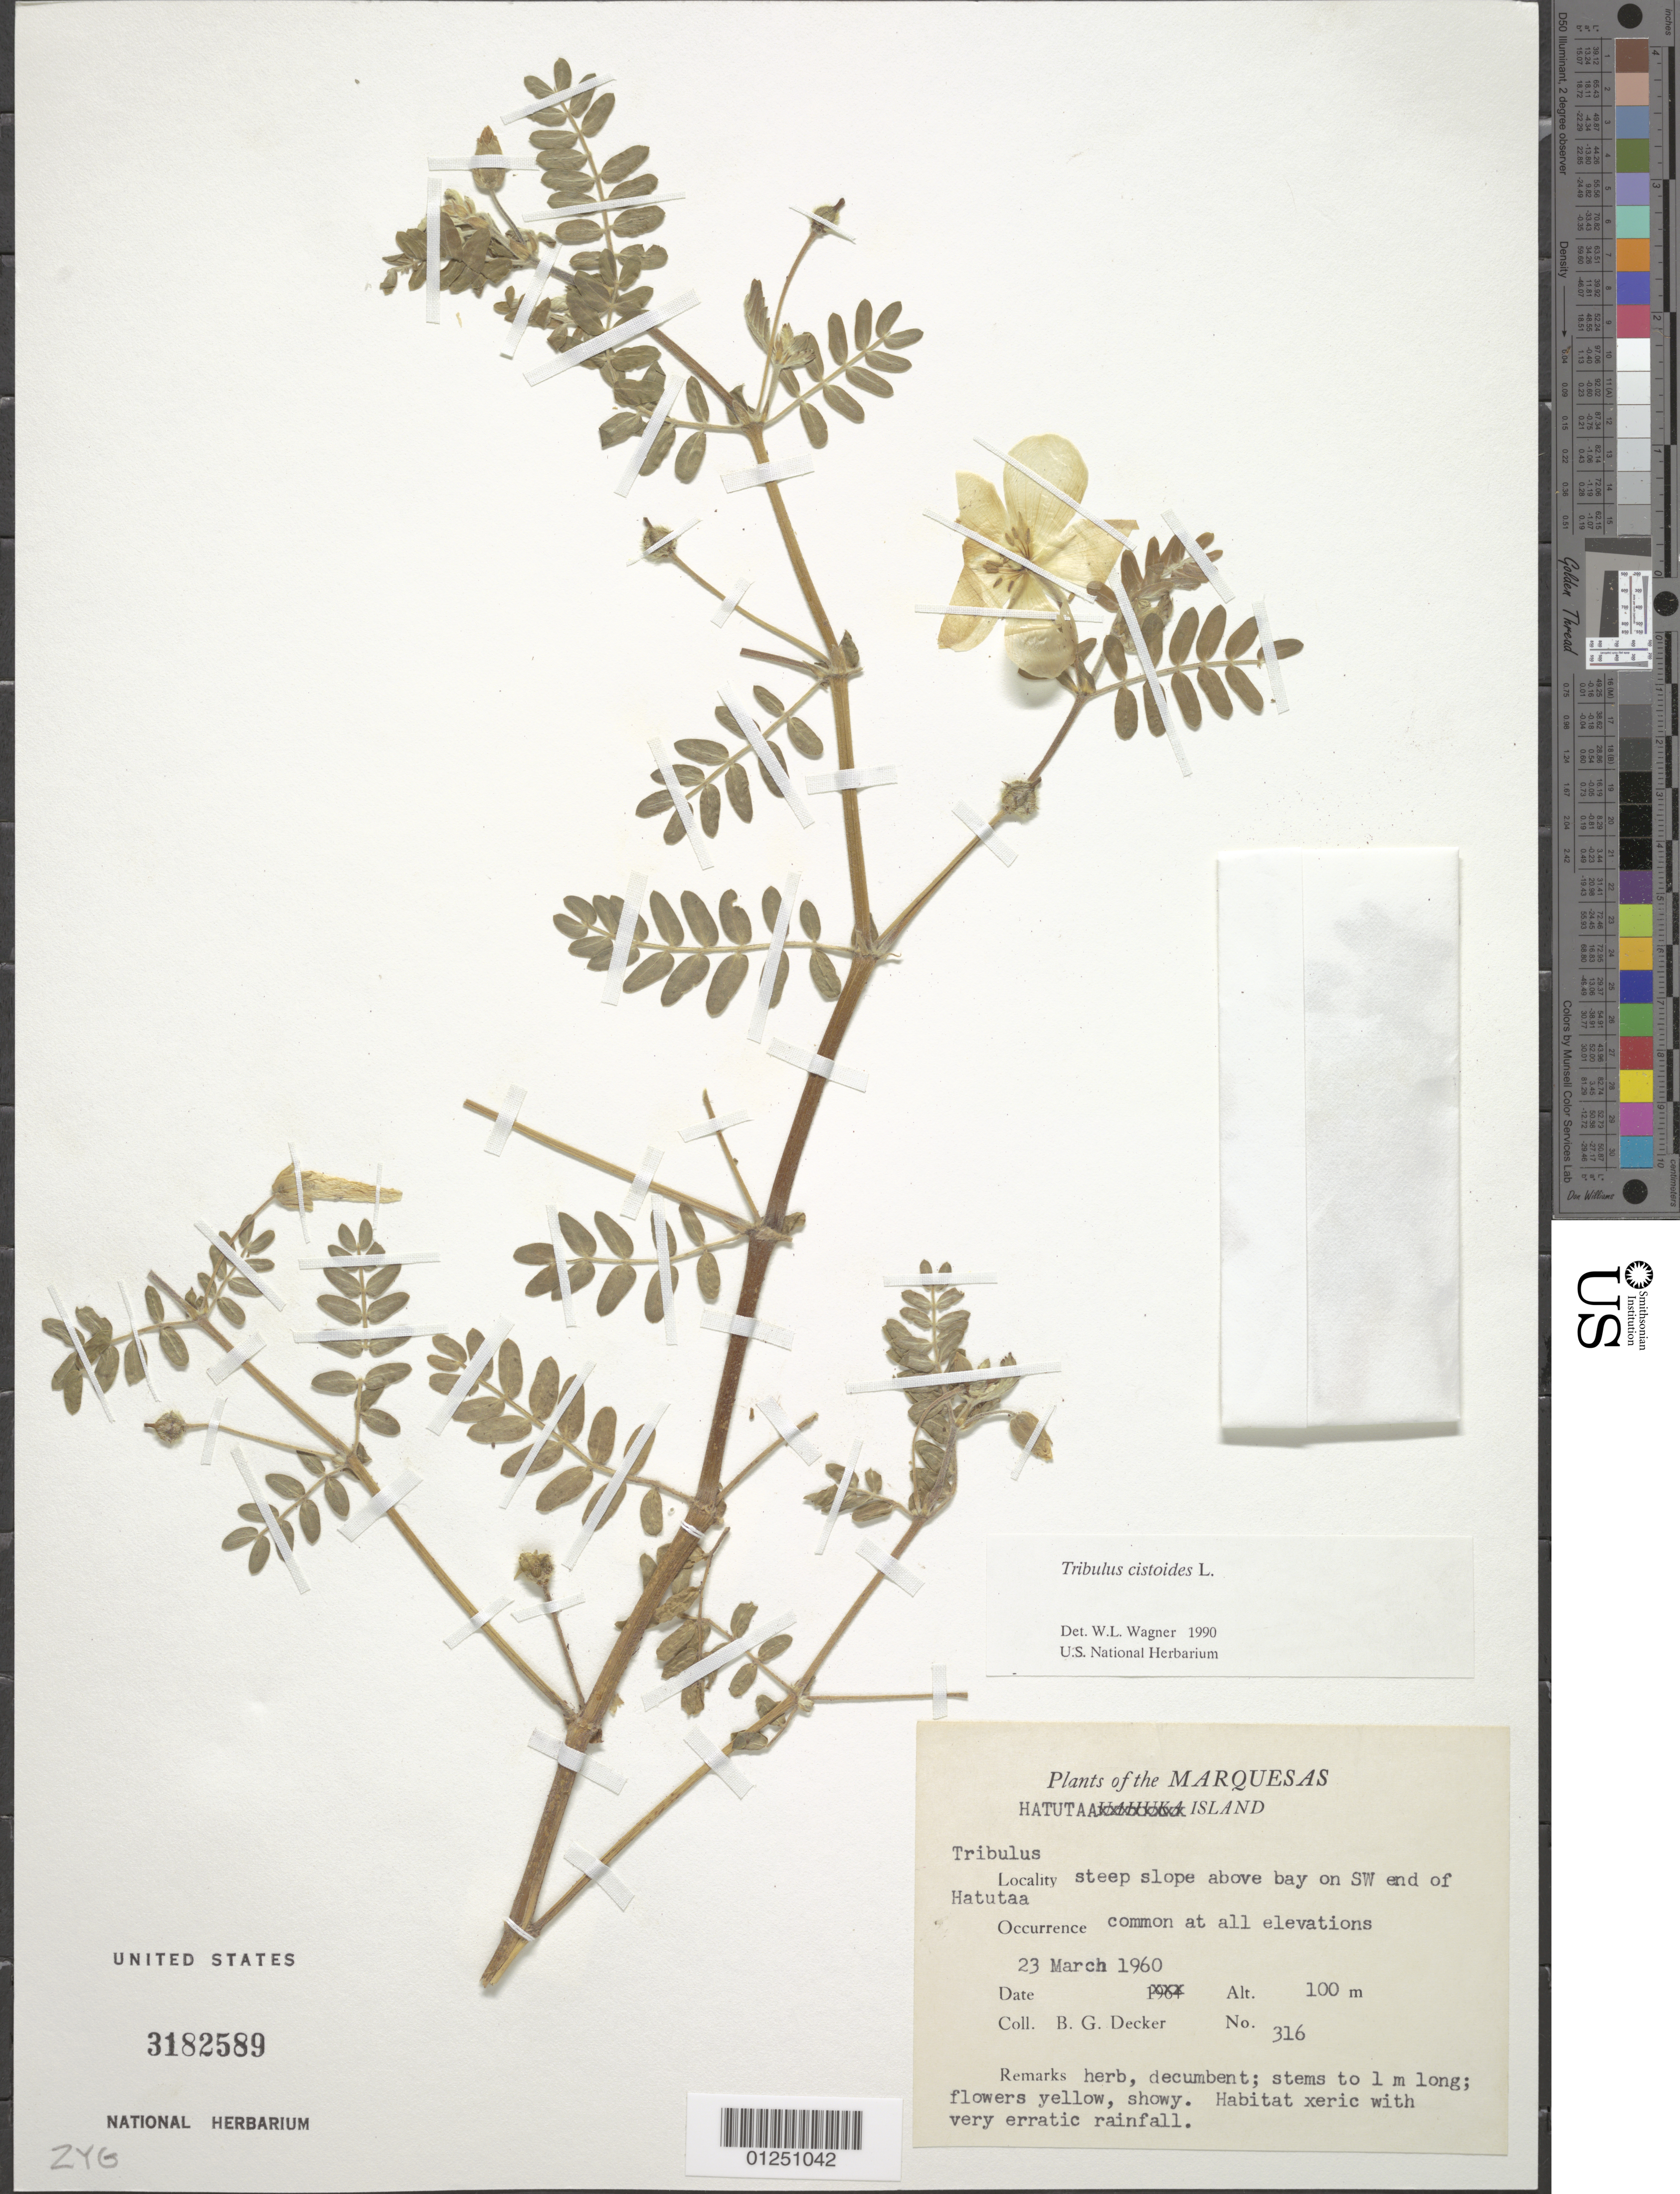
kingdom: Plantae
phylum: Tracheophyta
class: Magnoliopsida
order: Zygophyllales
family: Zygophyllaceae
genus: Tribulus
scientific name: Tribulus cistoides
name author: L.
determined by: Wagner, W. L., (BOT), Smithsonian Institution - National Museum of Natural History (UNITED STATES)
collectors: B. G. Decker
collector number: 316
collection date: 1960-03-23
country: French Polynesia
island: Hatutaa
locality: steep slope above bay on SW end of island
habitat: Xeric, rainfall erratic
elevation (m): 100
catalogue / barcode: US 3182589